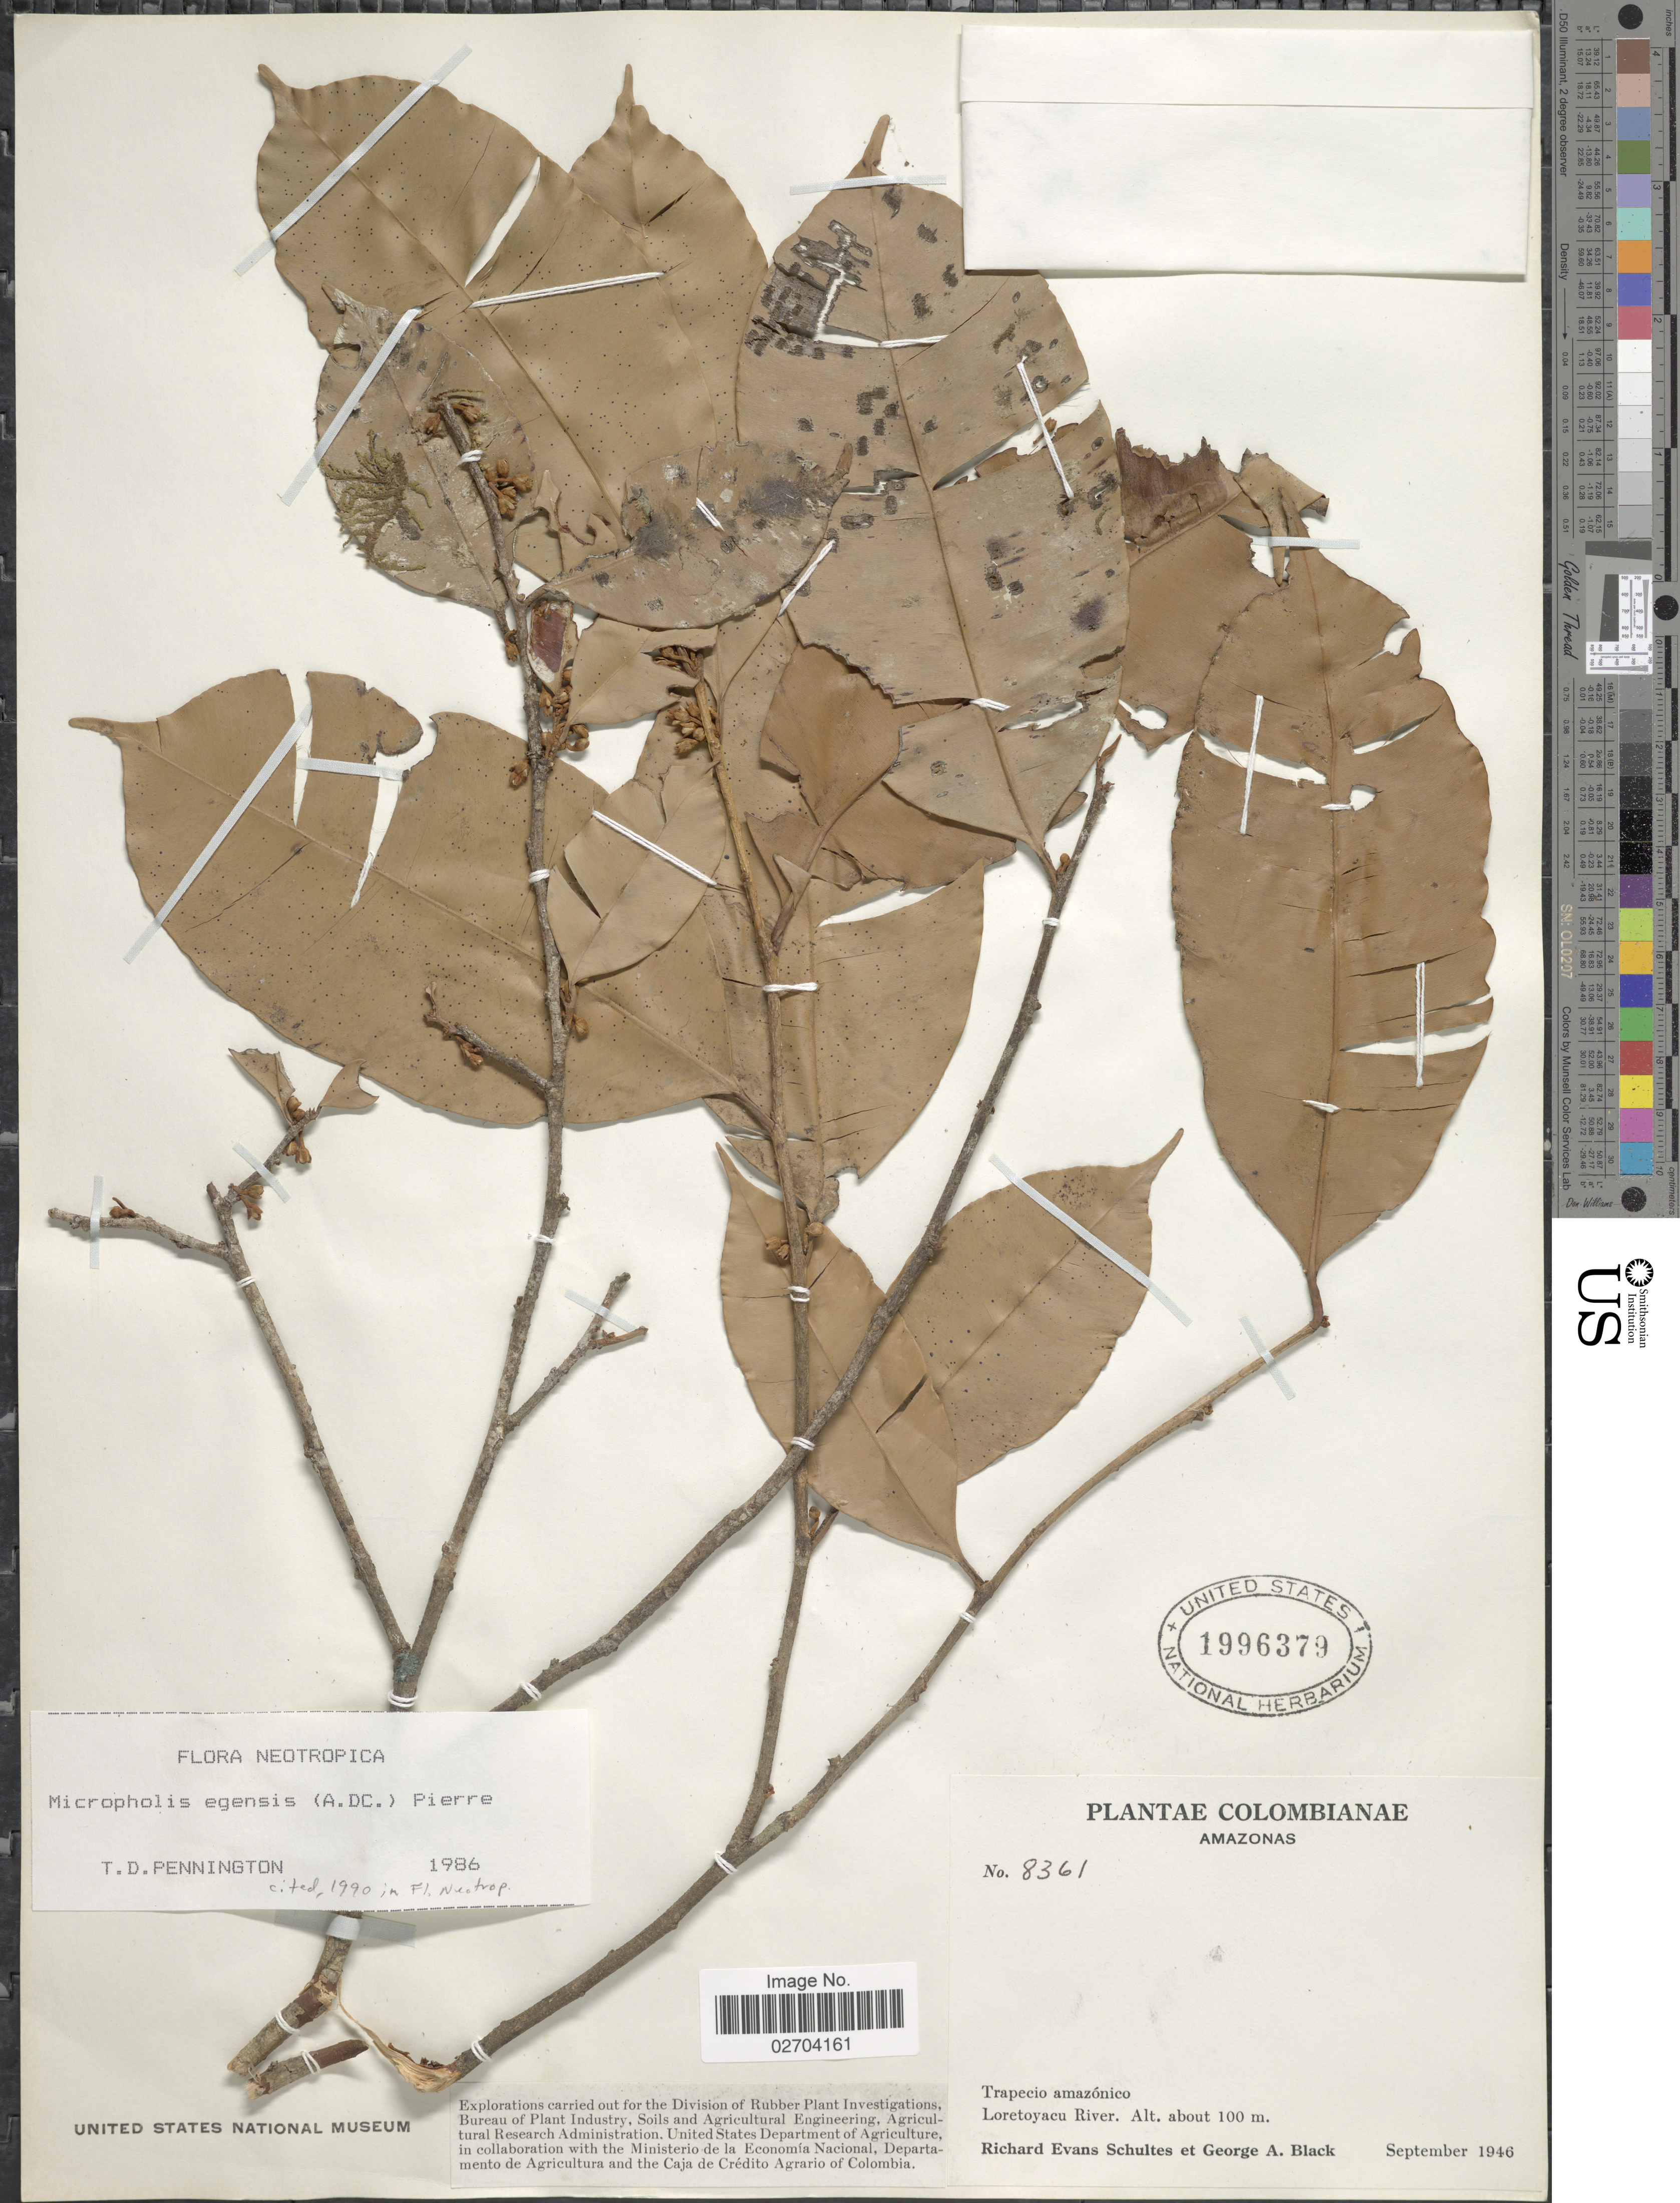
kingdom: Plantae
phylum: Tracheophyta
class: Magnoliopsida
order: Ericales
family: Sapotaceae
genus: Micropholis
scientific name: Micropholis egensis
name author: (A. DC.) Pierre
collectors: R. E. Schultes & G. A. Black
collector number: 8361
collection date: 1946-09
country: Colombia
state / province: Amazônas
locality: Trapecio amazónico, Loretoyacu River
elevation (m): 100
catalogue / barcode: US 1996379